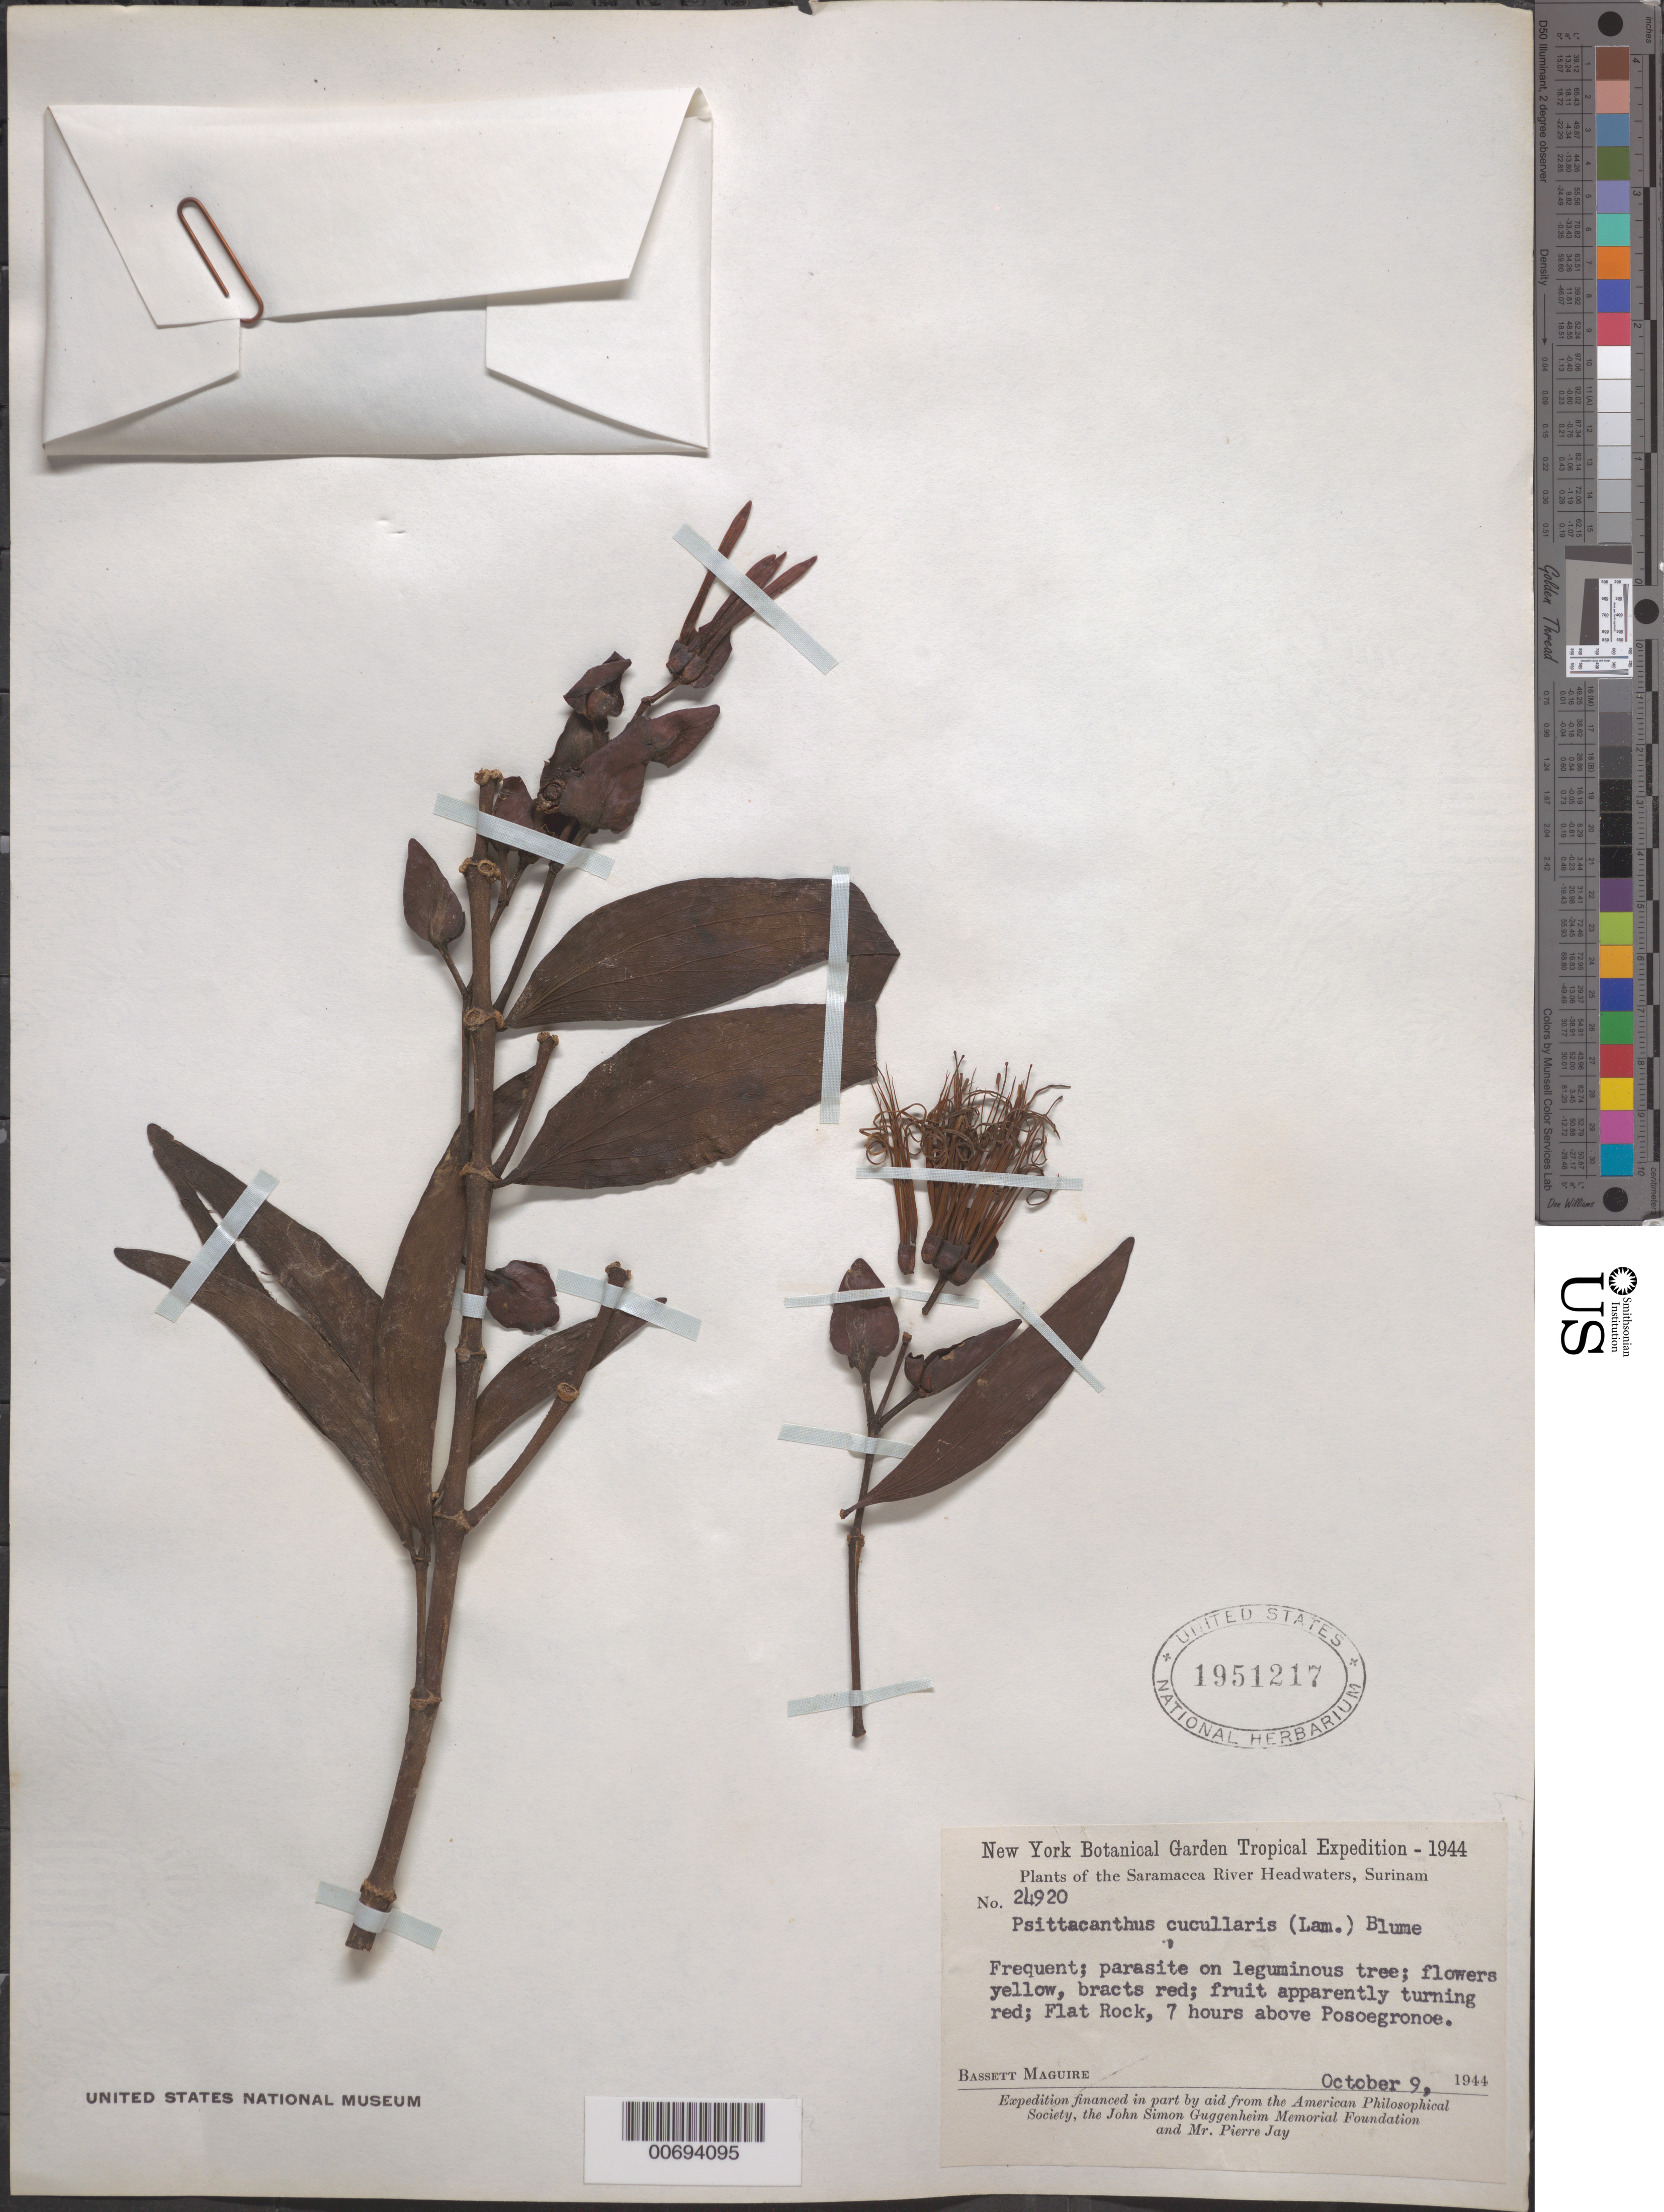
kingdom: Plantae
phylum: Tracheophyta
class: Magnoliopsida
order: Santalales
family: Loranthaceae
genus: Psittacanthus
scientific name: Psittacanthus cucullaris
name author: (Lam.) Blume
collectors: B. Maguire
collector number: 24920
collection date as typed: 9-Oct-44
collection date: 1944-10-09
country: Suriname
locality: Saramacca River, betw. Flat Rock Camp and Posoegronoe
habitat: On leguminous tree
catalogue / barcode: US 1951217